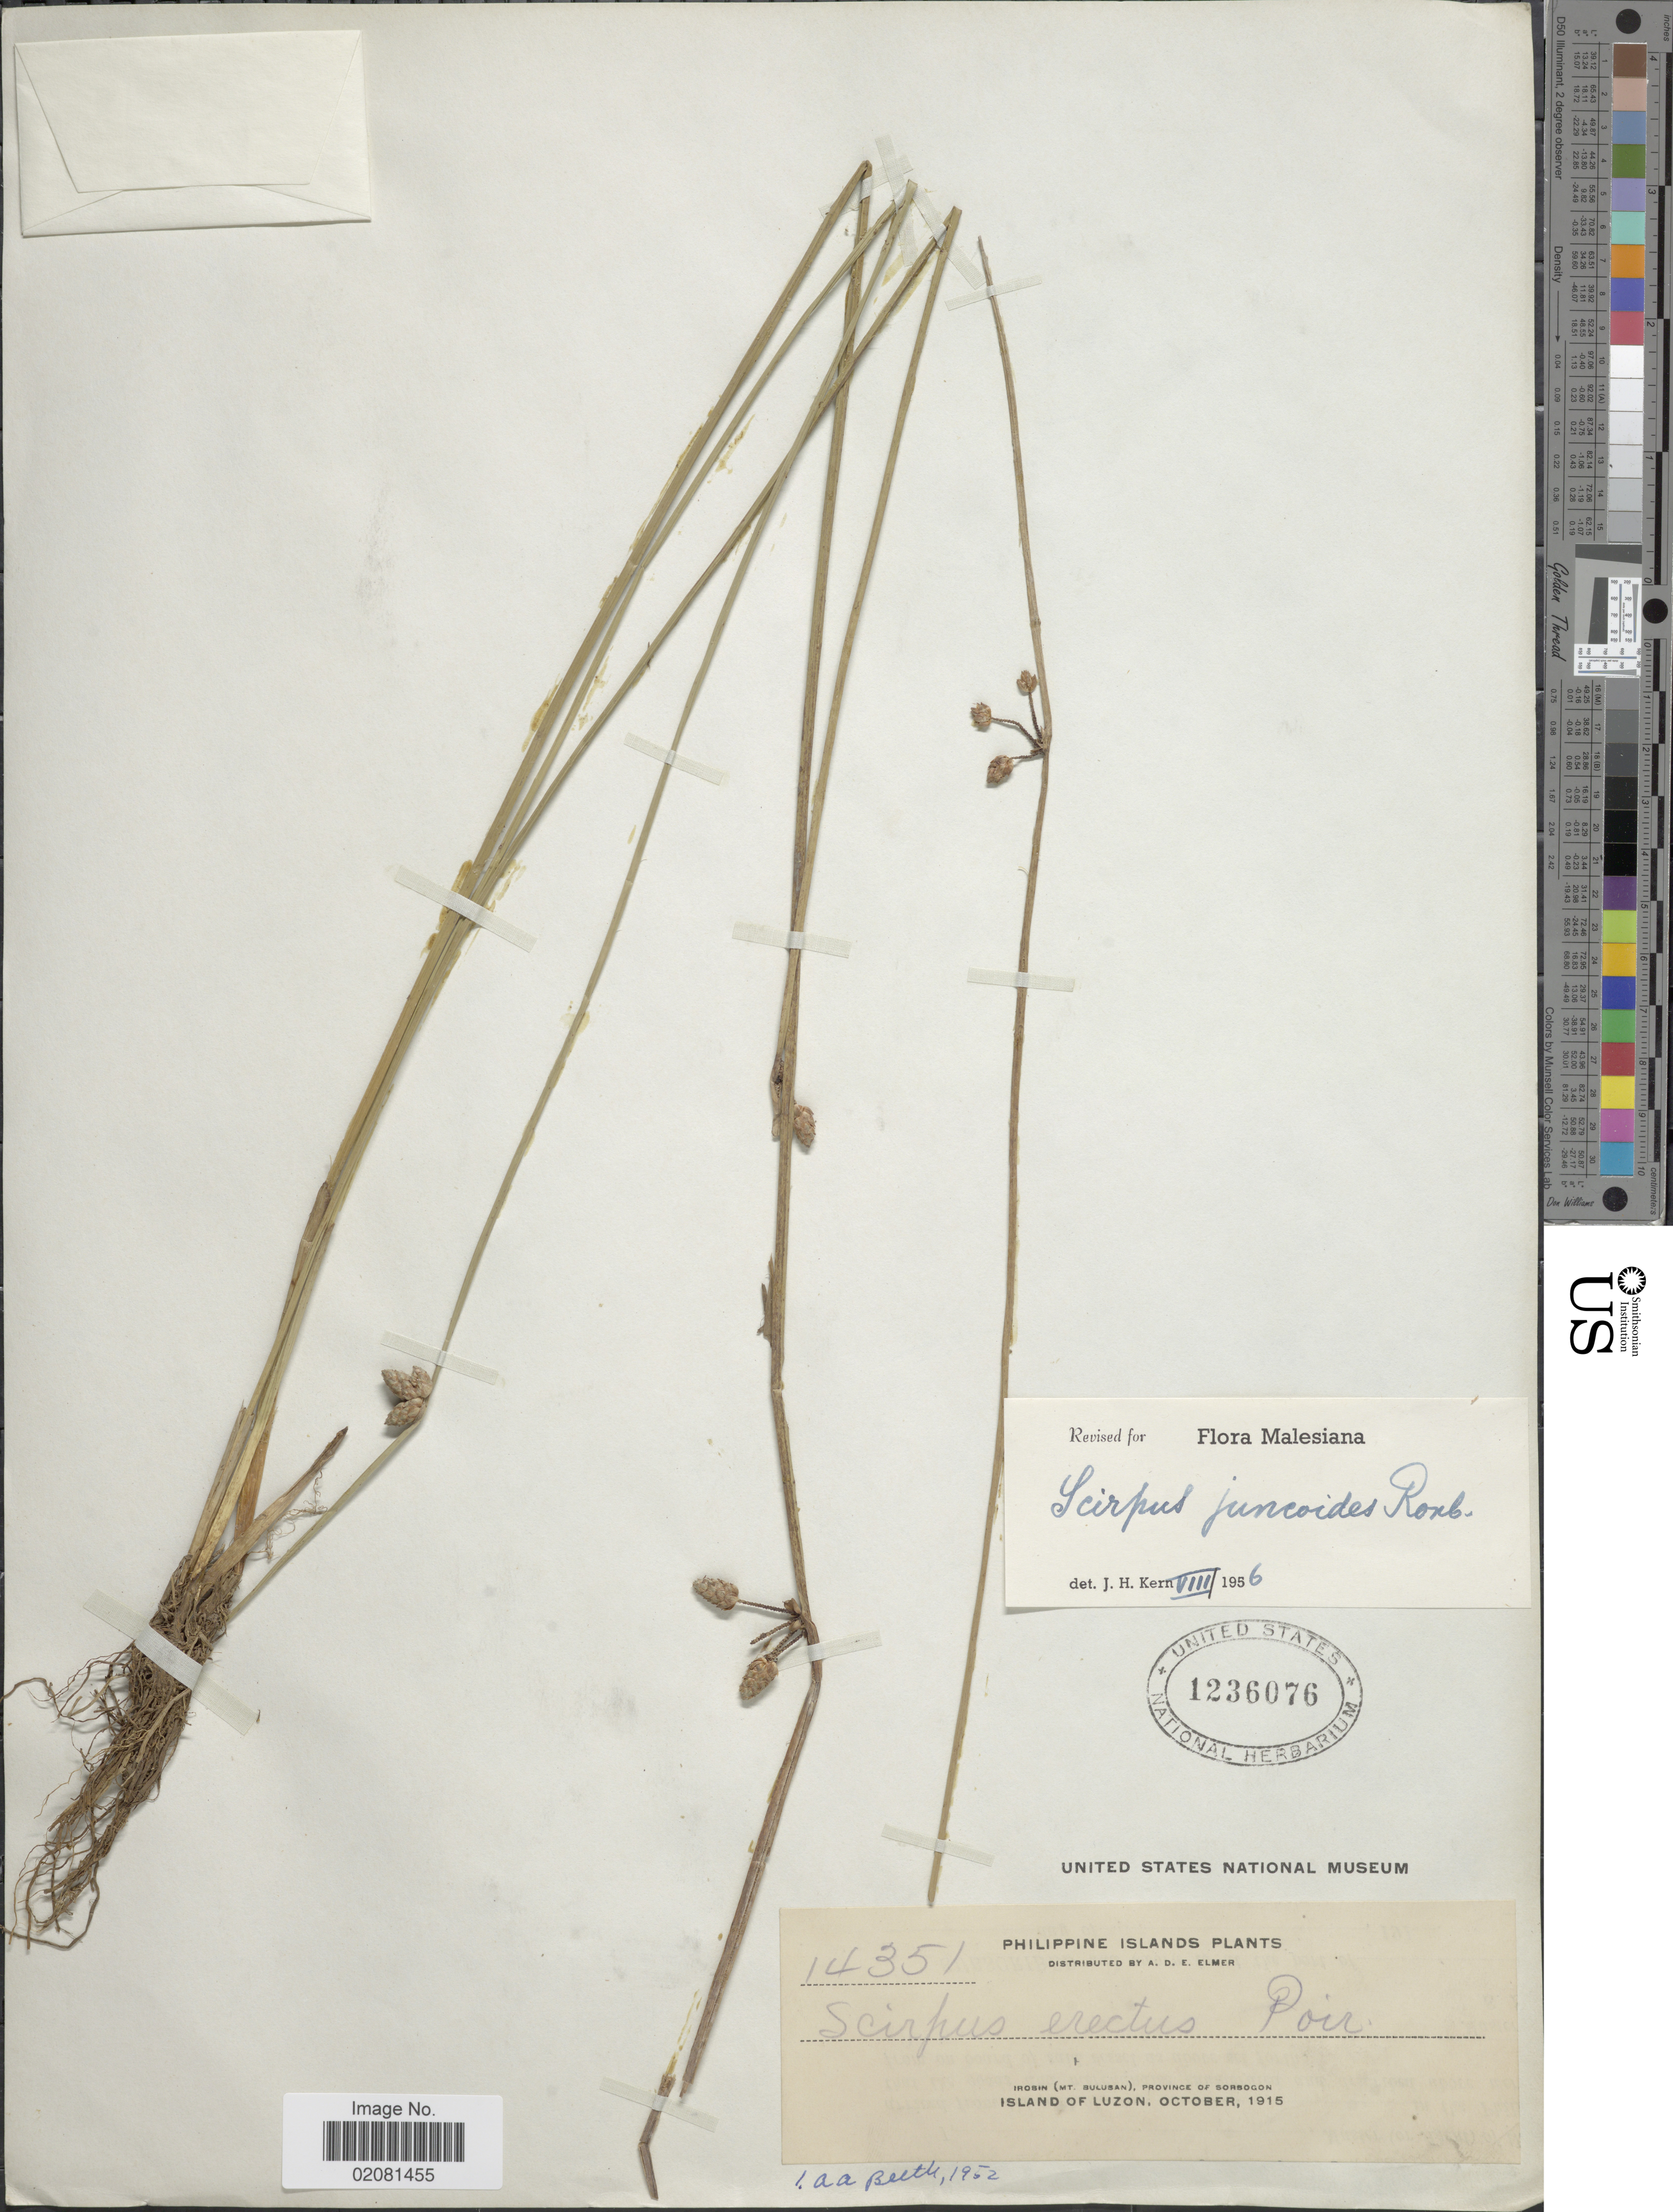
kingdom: Plantae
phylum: Tracheophyta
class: Liliopsida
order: Poales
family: Cyperaceae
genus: Schoenoplectus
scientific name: Schoenoplectus juncoides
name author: (Roxb.) Palla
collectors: A. D. E. Elmer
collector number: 14351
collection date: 1915-10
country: Philippines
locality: Philippine Islands. Irosin (Mt. Bulusan), Province of Sorsogon. Island of Luzon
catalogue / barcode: US 1236076